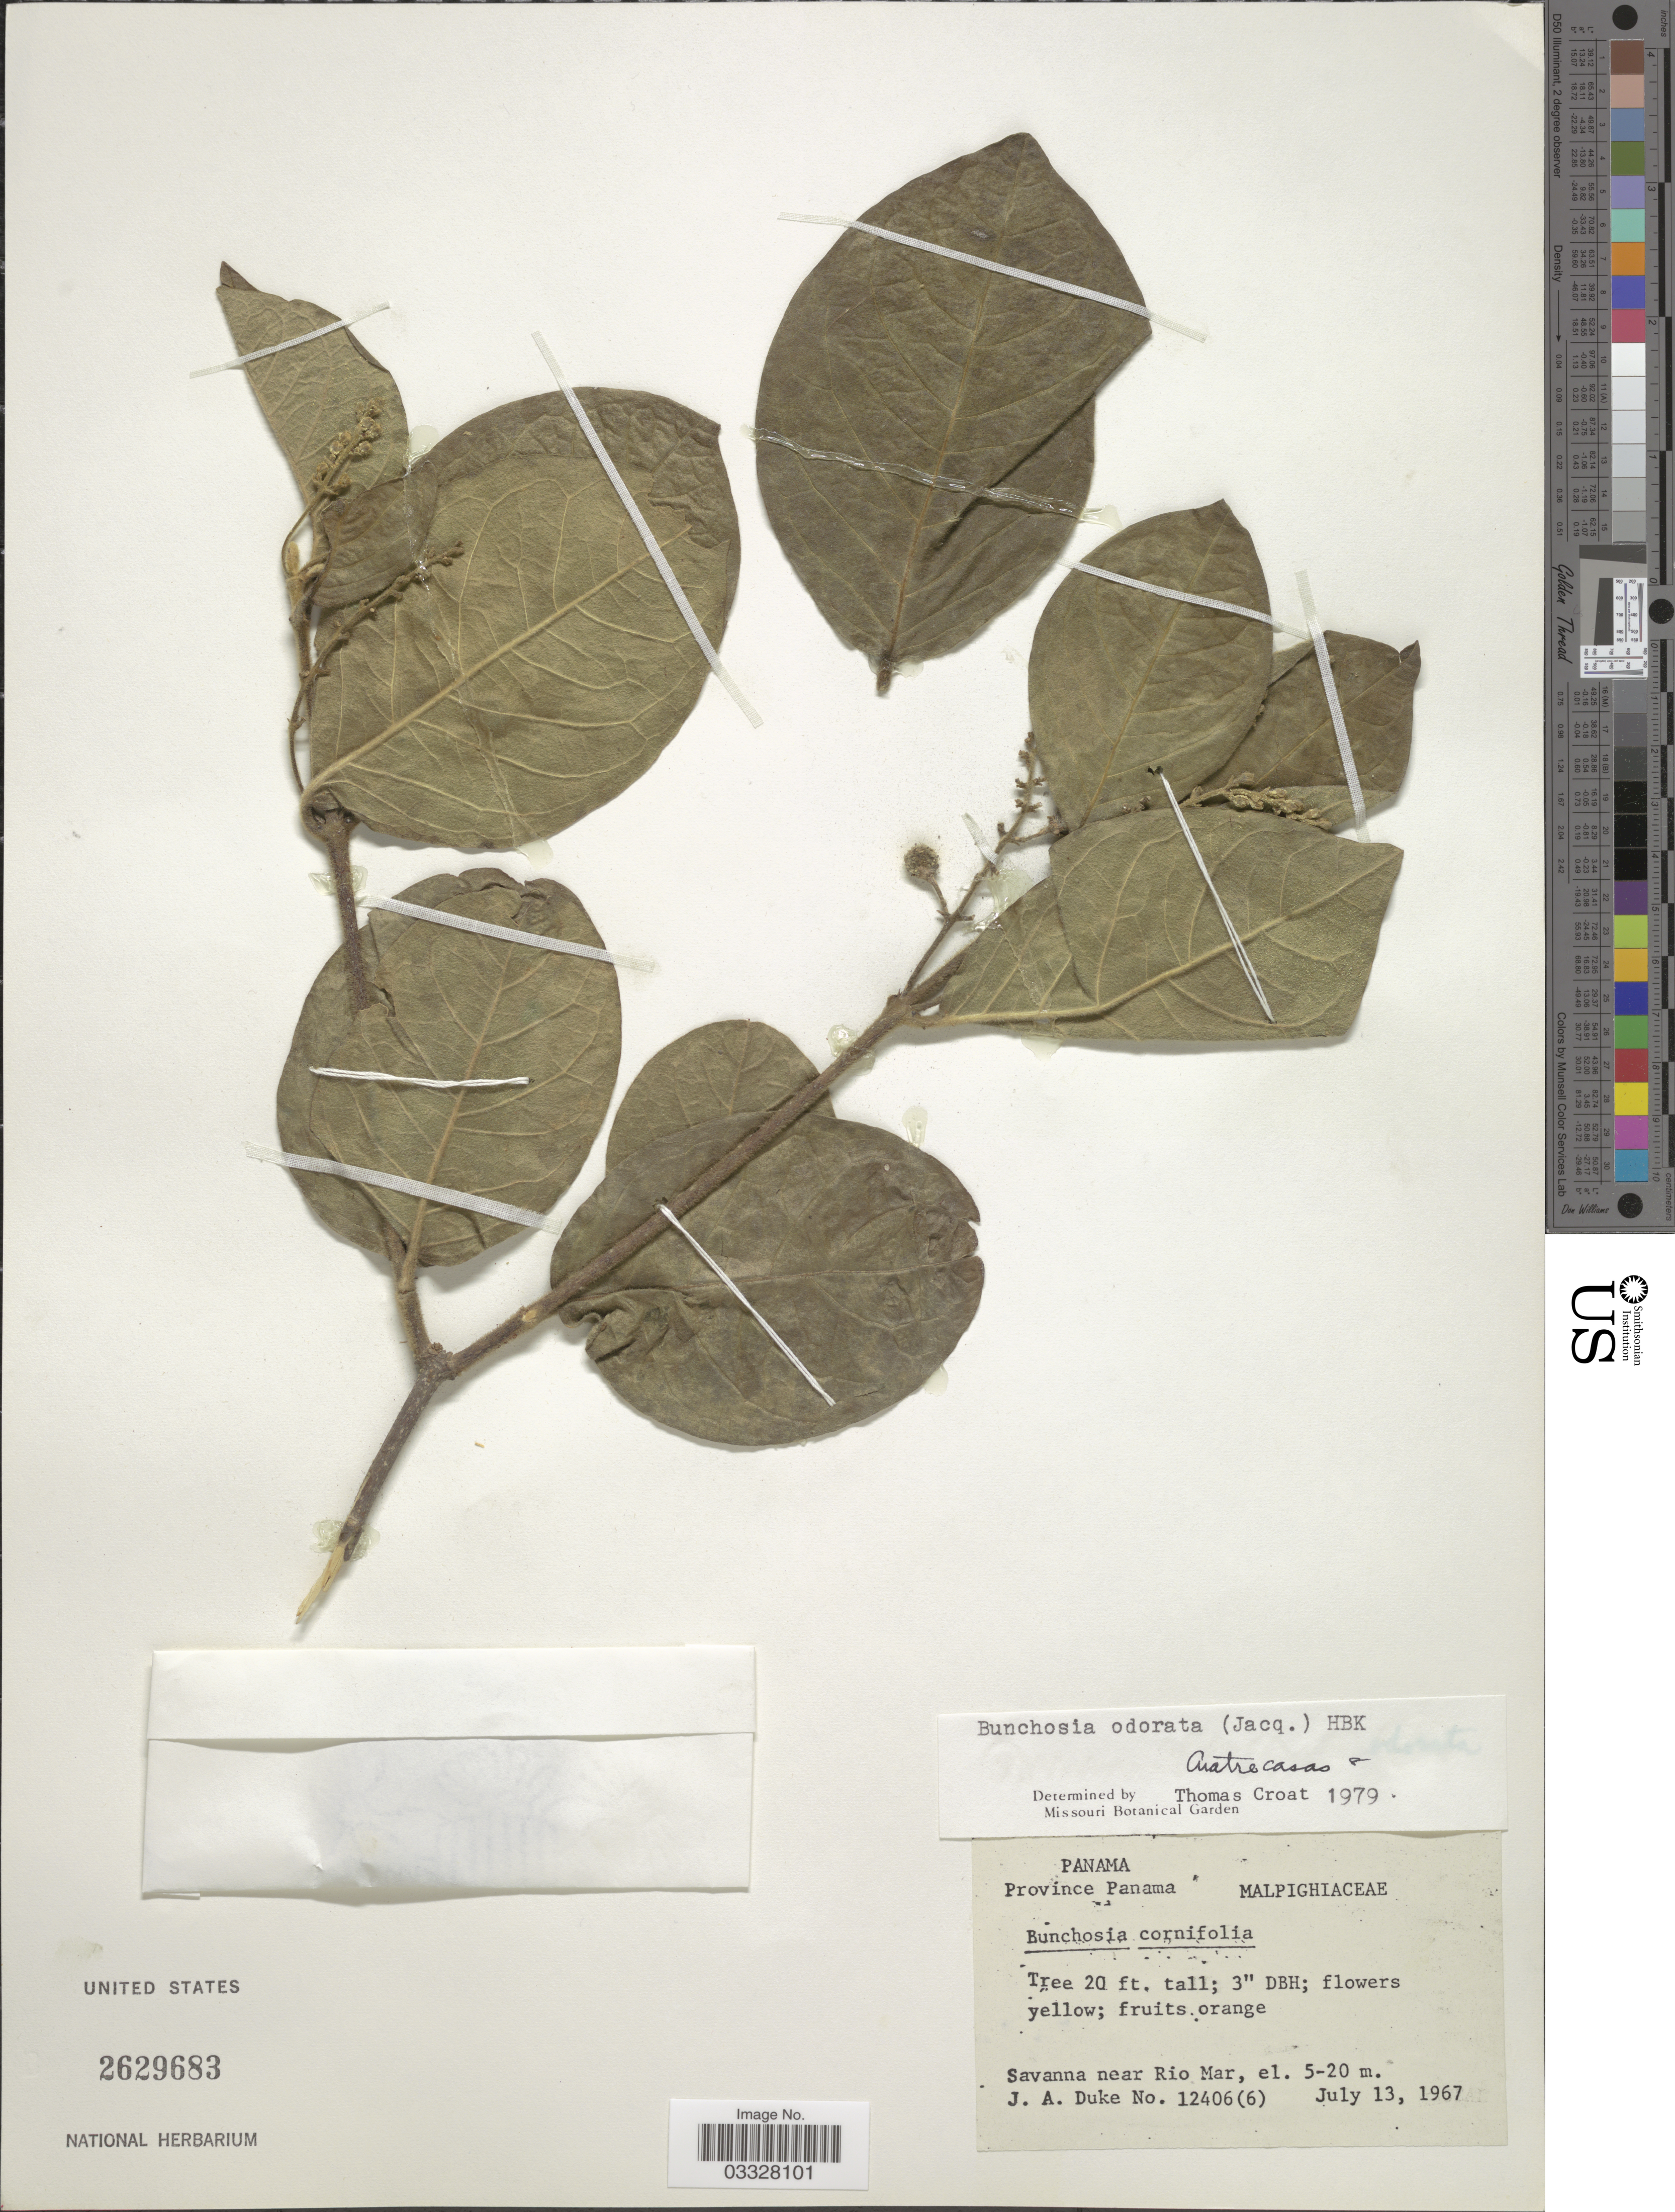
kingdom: Plantae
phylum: Tracheophyta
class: Magnoliopsida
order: Malpighiales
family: Malpighiaceae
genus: Bunchosia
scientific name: Bunchosia odorata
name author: (Jacq.) DC.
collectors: J. A. Duke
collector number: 12406 (6)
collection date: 1967-07-13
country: Panama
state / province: Panamá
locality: Savanna near Rio Mar.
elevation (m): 5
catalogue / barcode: US 2629683